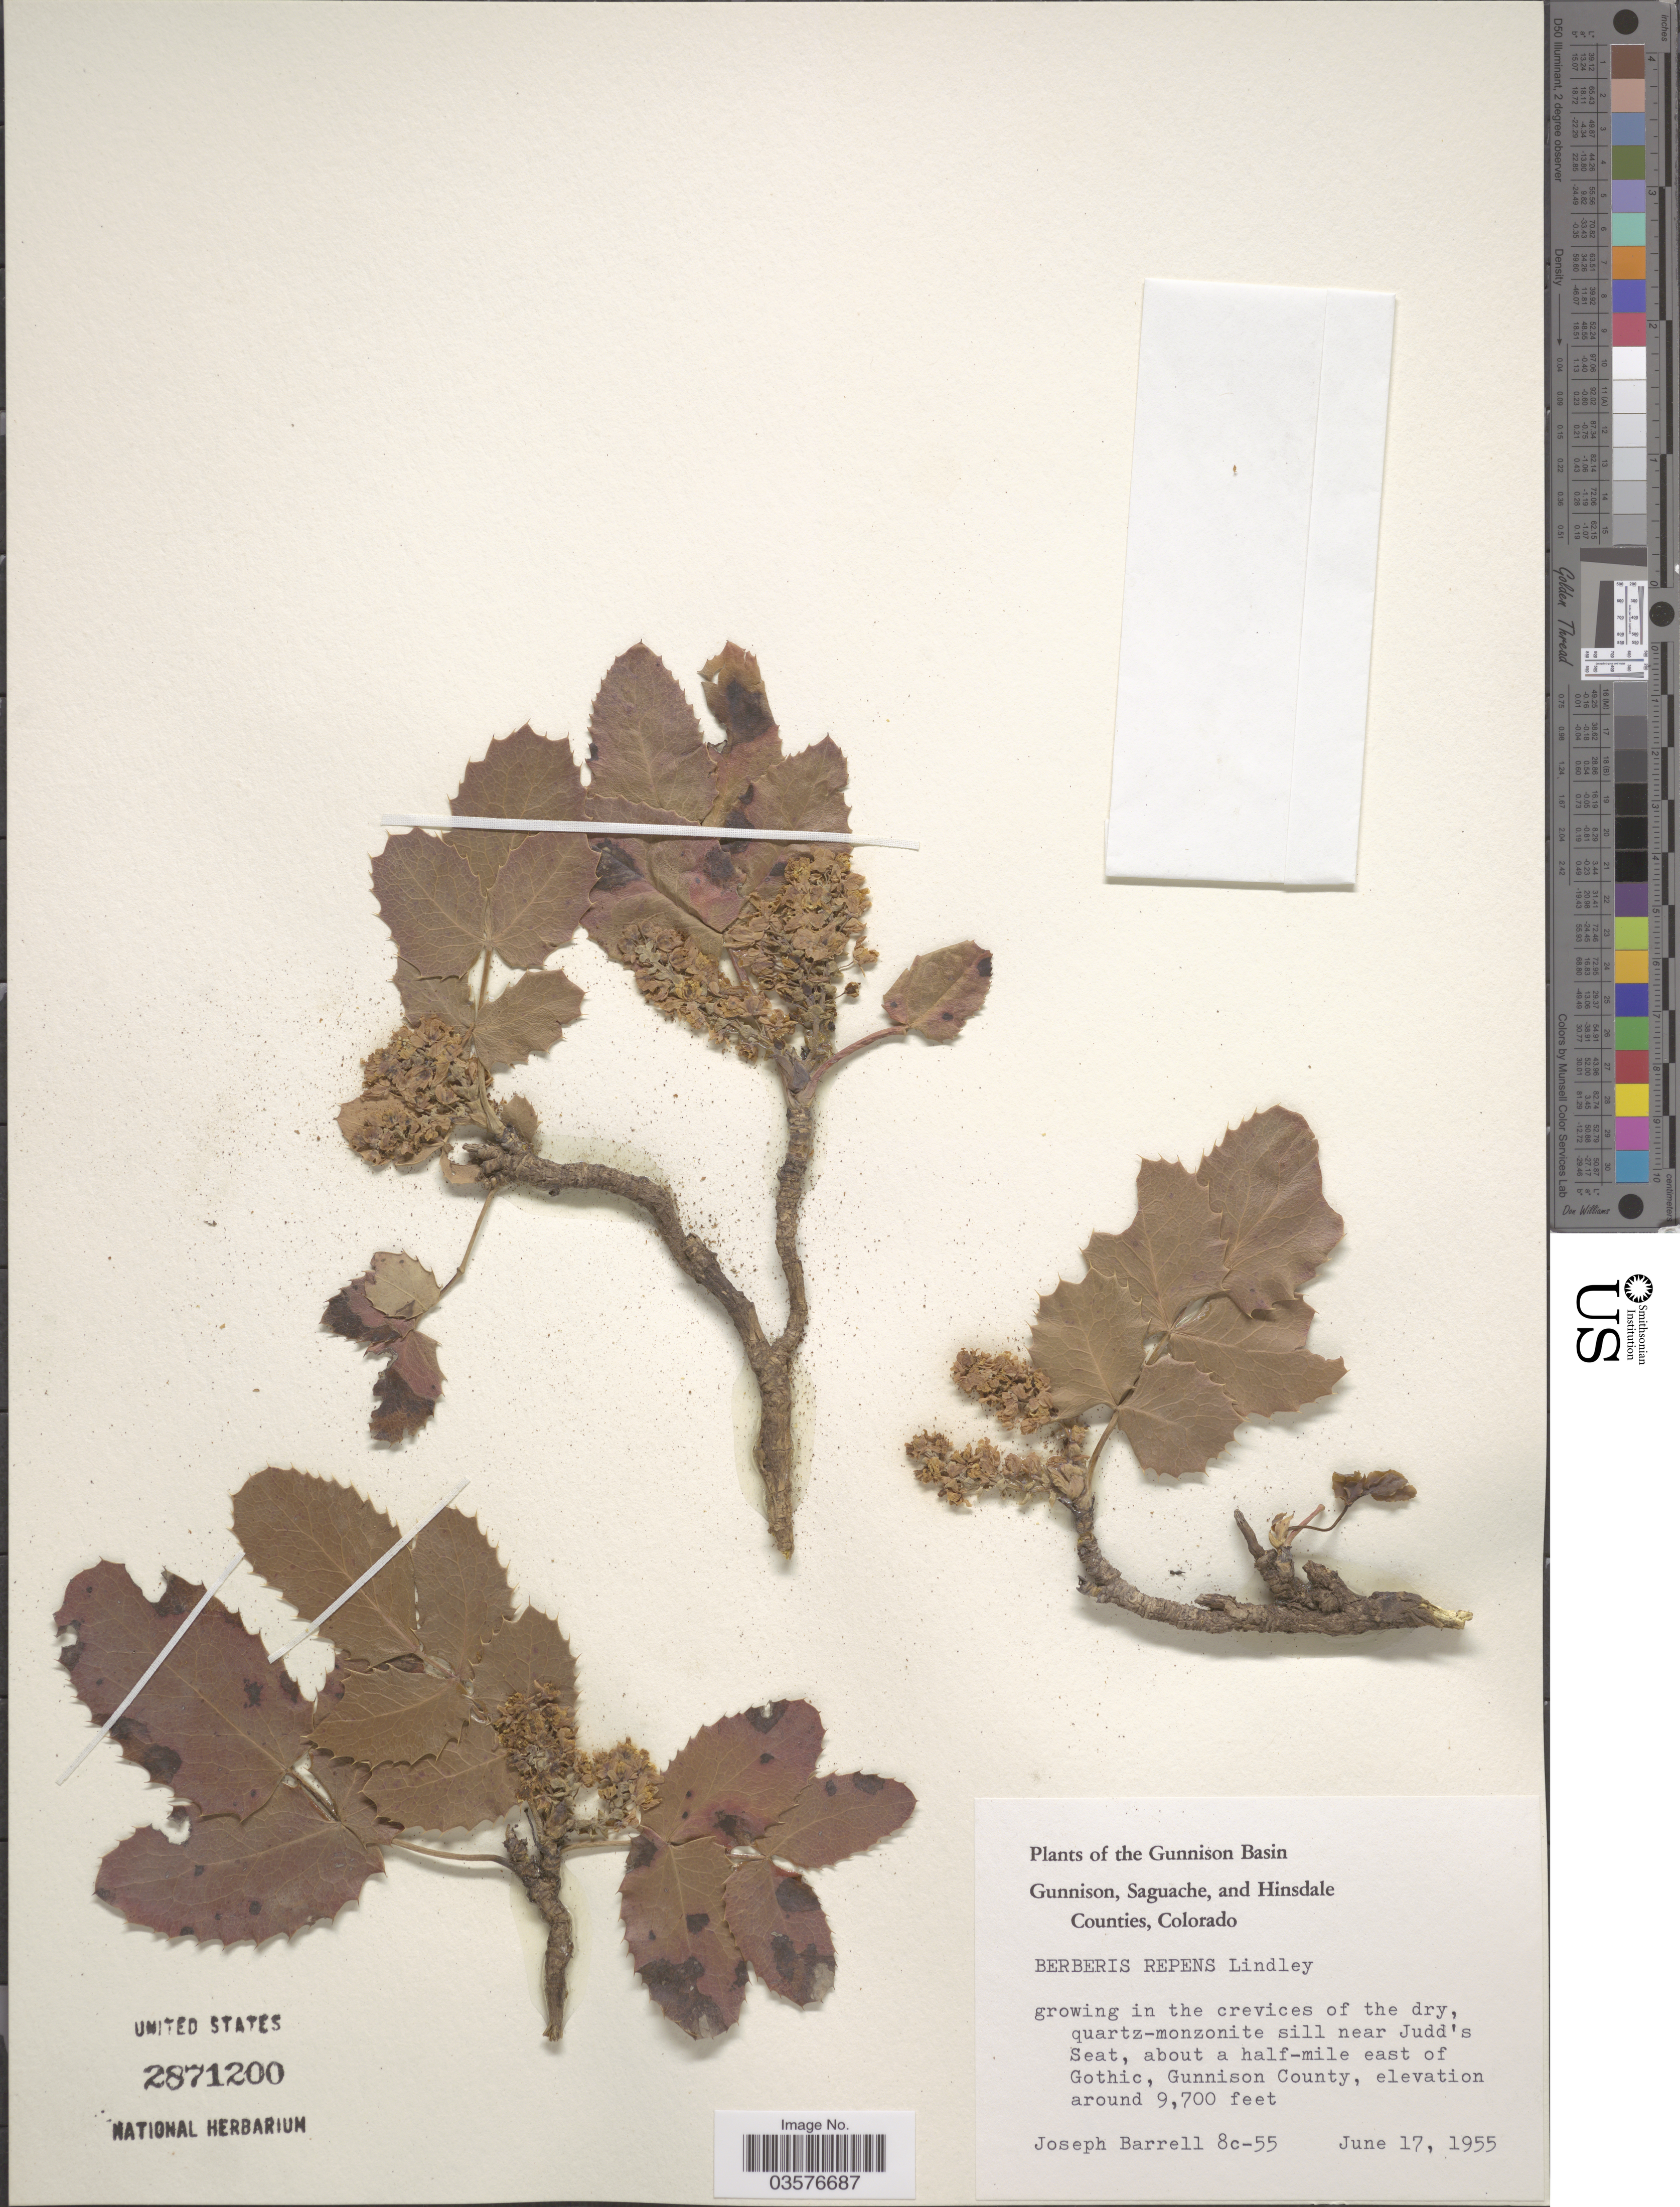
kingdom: Plantae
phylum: Tracheophyta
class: Magnoliopsida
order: Ranunculales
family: Berberidaceae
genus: Mahonia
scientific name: Mahonia repens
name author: (Lindl.) G. Don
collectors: J. Barrell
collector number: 8c-55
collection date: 1955-06-17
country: United States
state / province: Colorado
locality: The Gunnison Basin. Quartz-monzonite sill near Judd's Seat, about a half-mile east of Gothic, Gunnison County.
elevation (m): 2957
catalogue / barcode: US 2871200